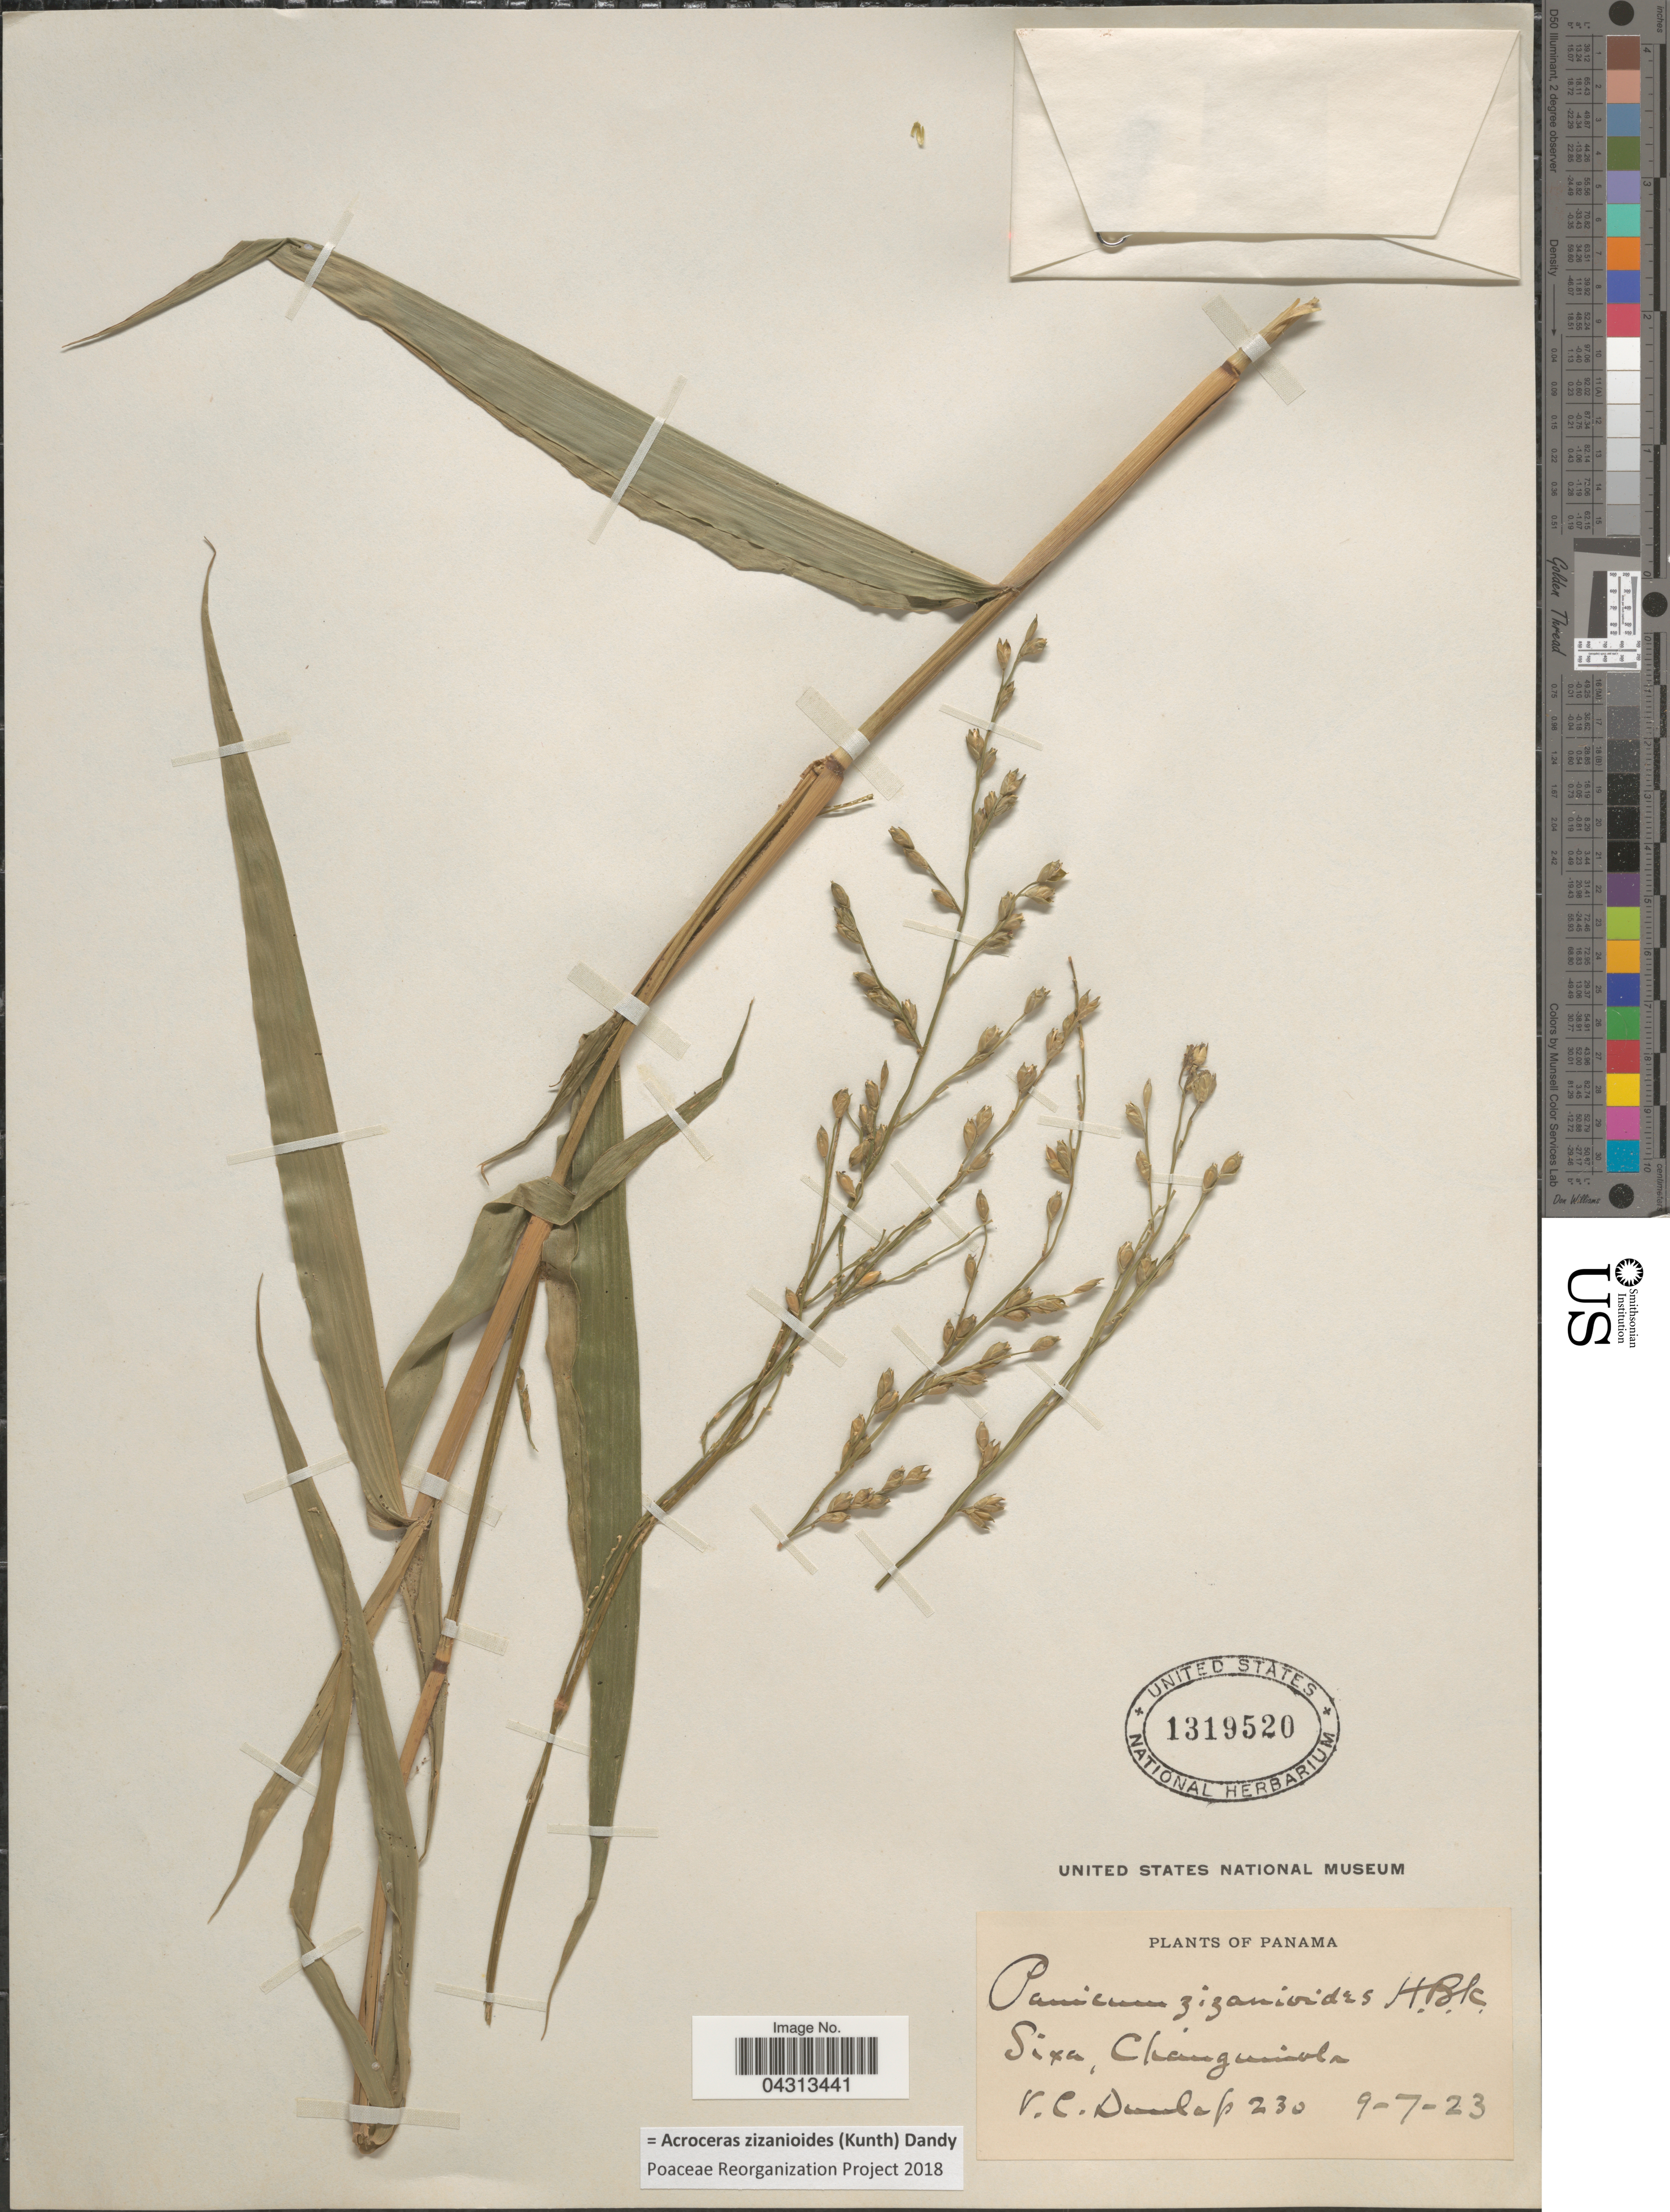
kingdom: Plantae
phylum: Tracheophyta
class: Liliopsida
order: Poales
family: Poaceae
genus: Acroceras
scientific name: Acroceras zizanioides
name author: (Kunth) Dandy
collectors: V. C. Dunlap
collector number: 230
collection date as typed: Transcribed d/m/y: 9/7/23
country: Panama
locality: Sixa, Changuinola.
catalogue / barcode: US 1319520